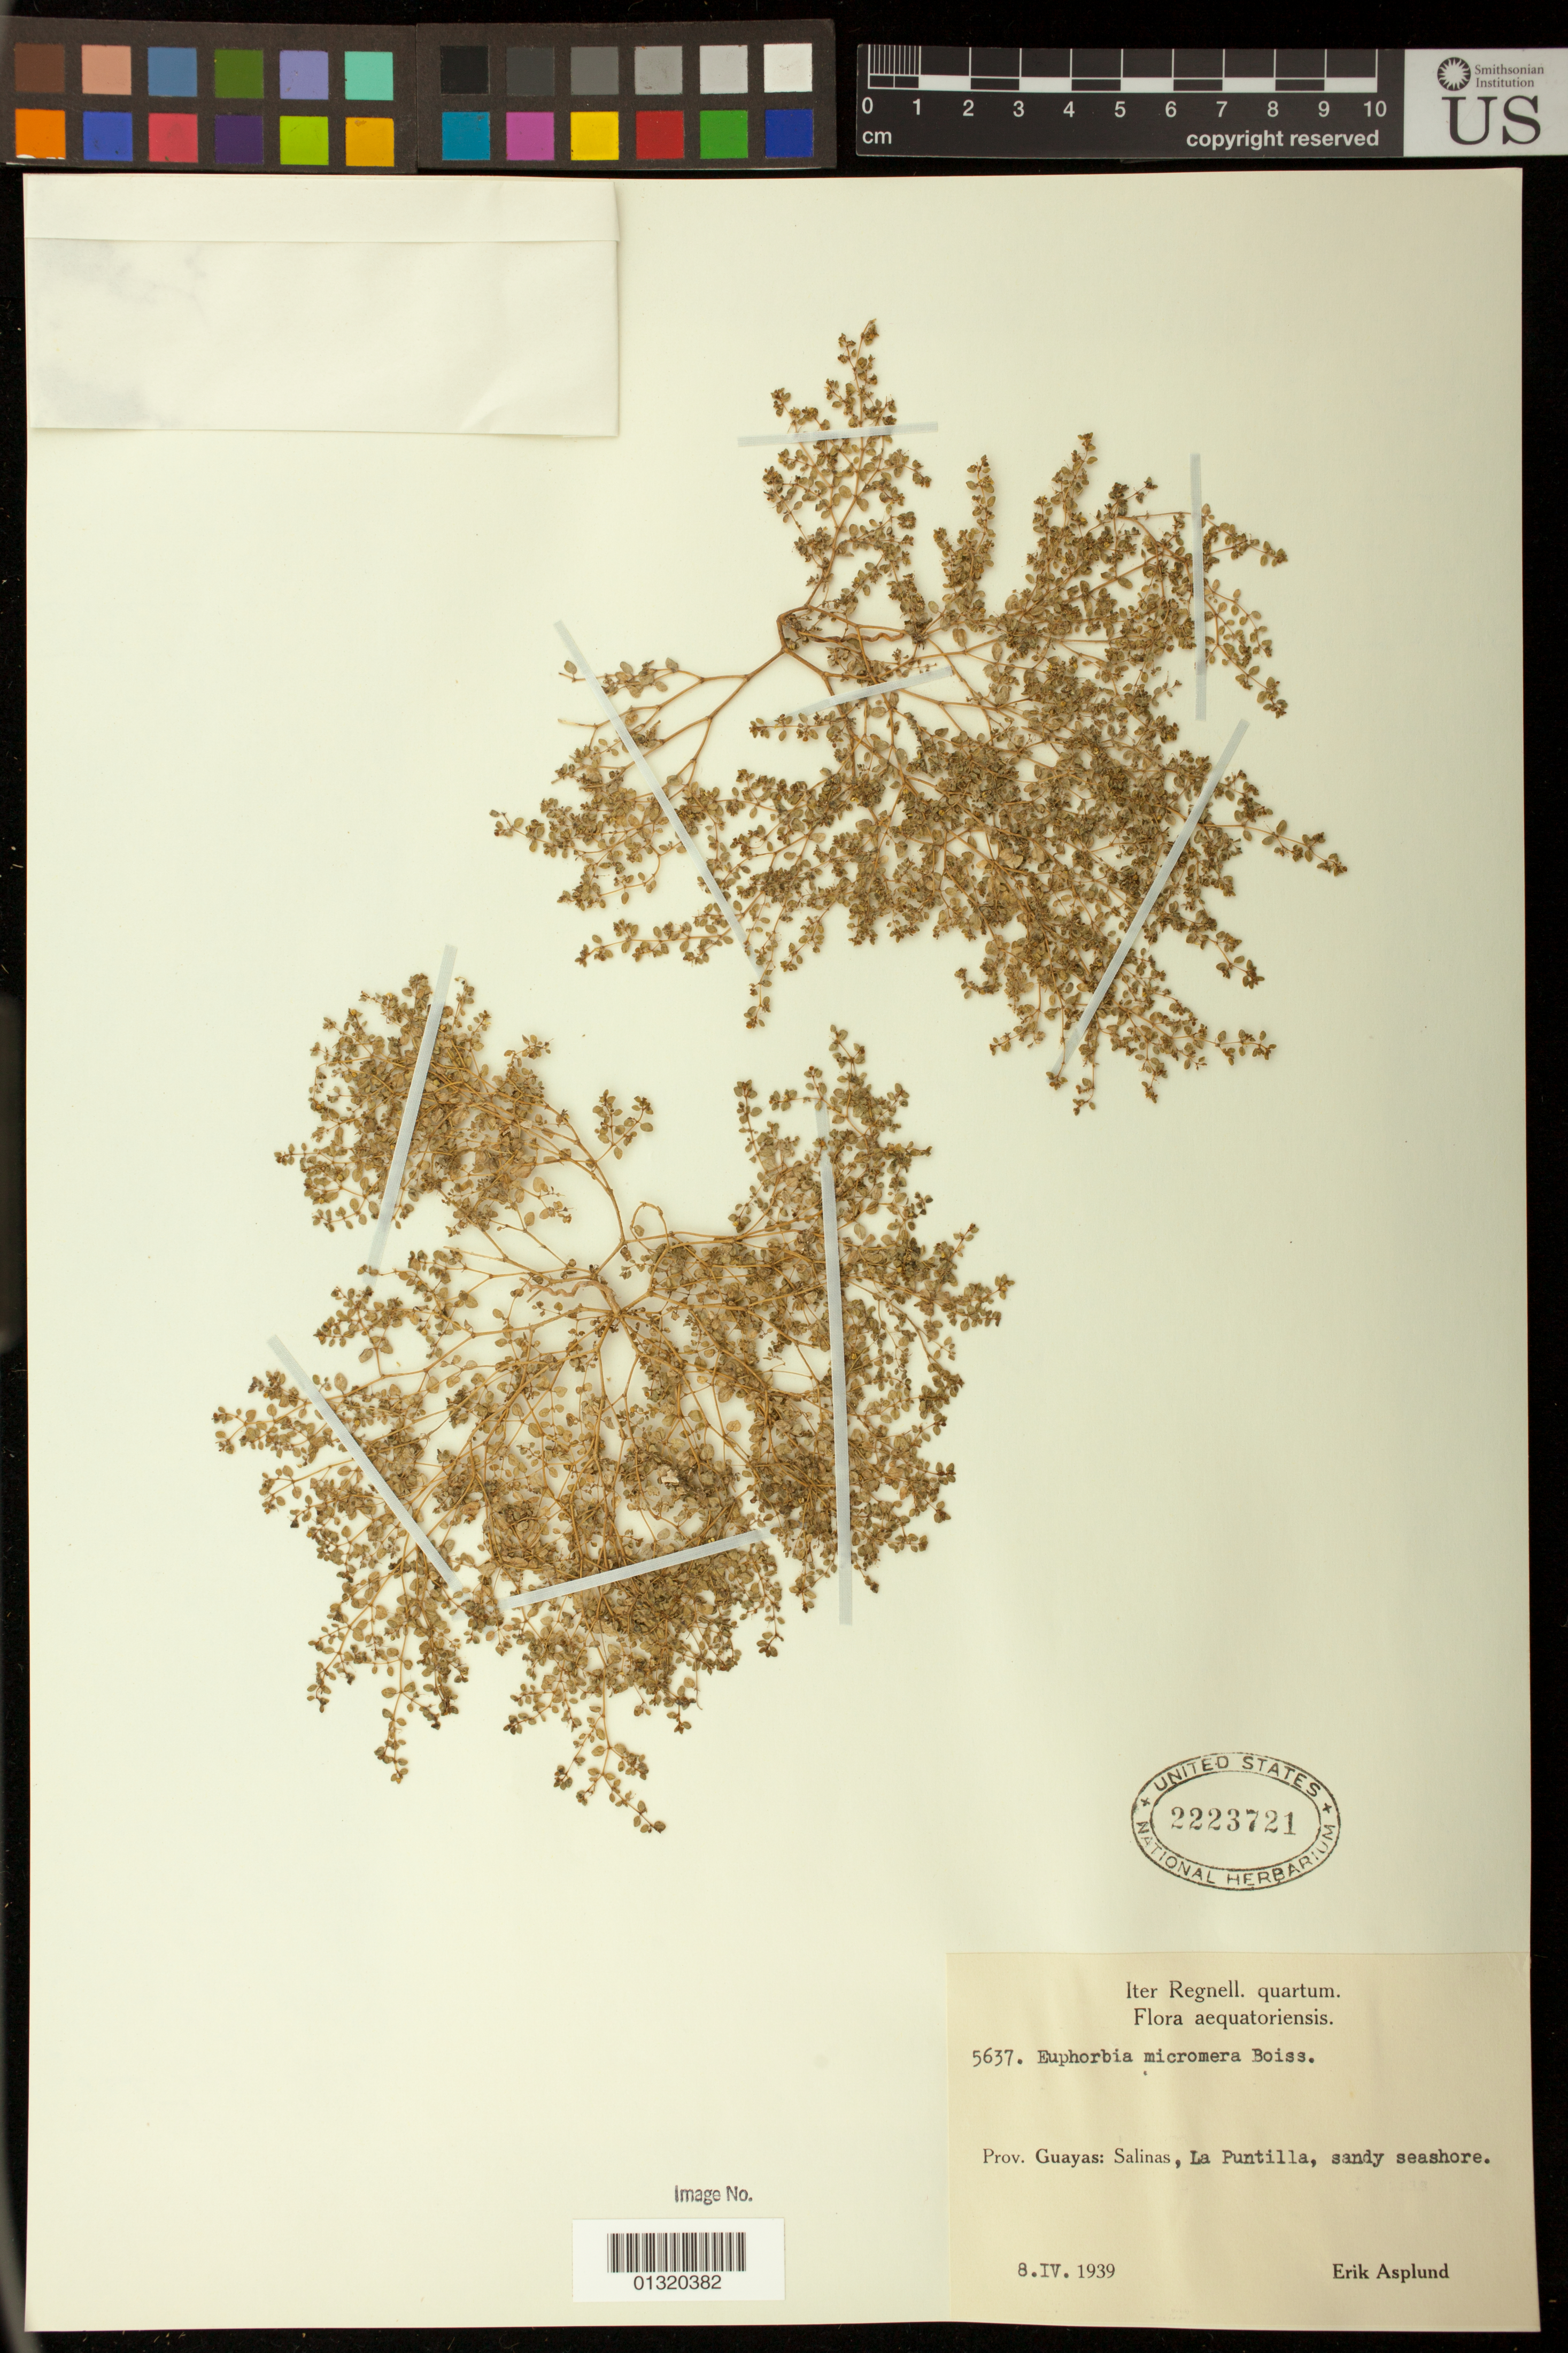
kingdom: Plantae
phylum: Tracheophyta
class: Magnoliopsida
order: Malpighiales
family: Euphorbiaceae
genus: Euphorbia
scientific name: Euphorbia micromera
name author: Boiss.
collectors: E. Asplund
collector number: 5637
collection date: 1939-04-08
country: Ecuador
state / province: Guayas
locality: Salinas, La Puntilla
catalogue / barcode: US 2223721